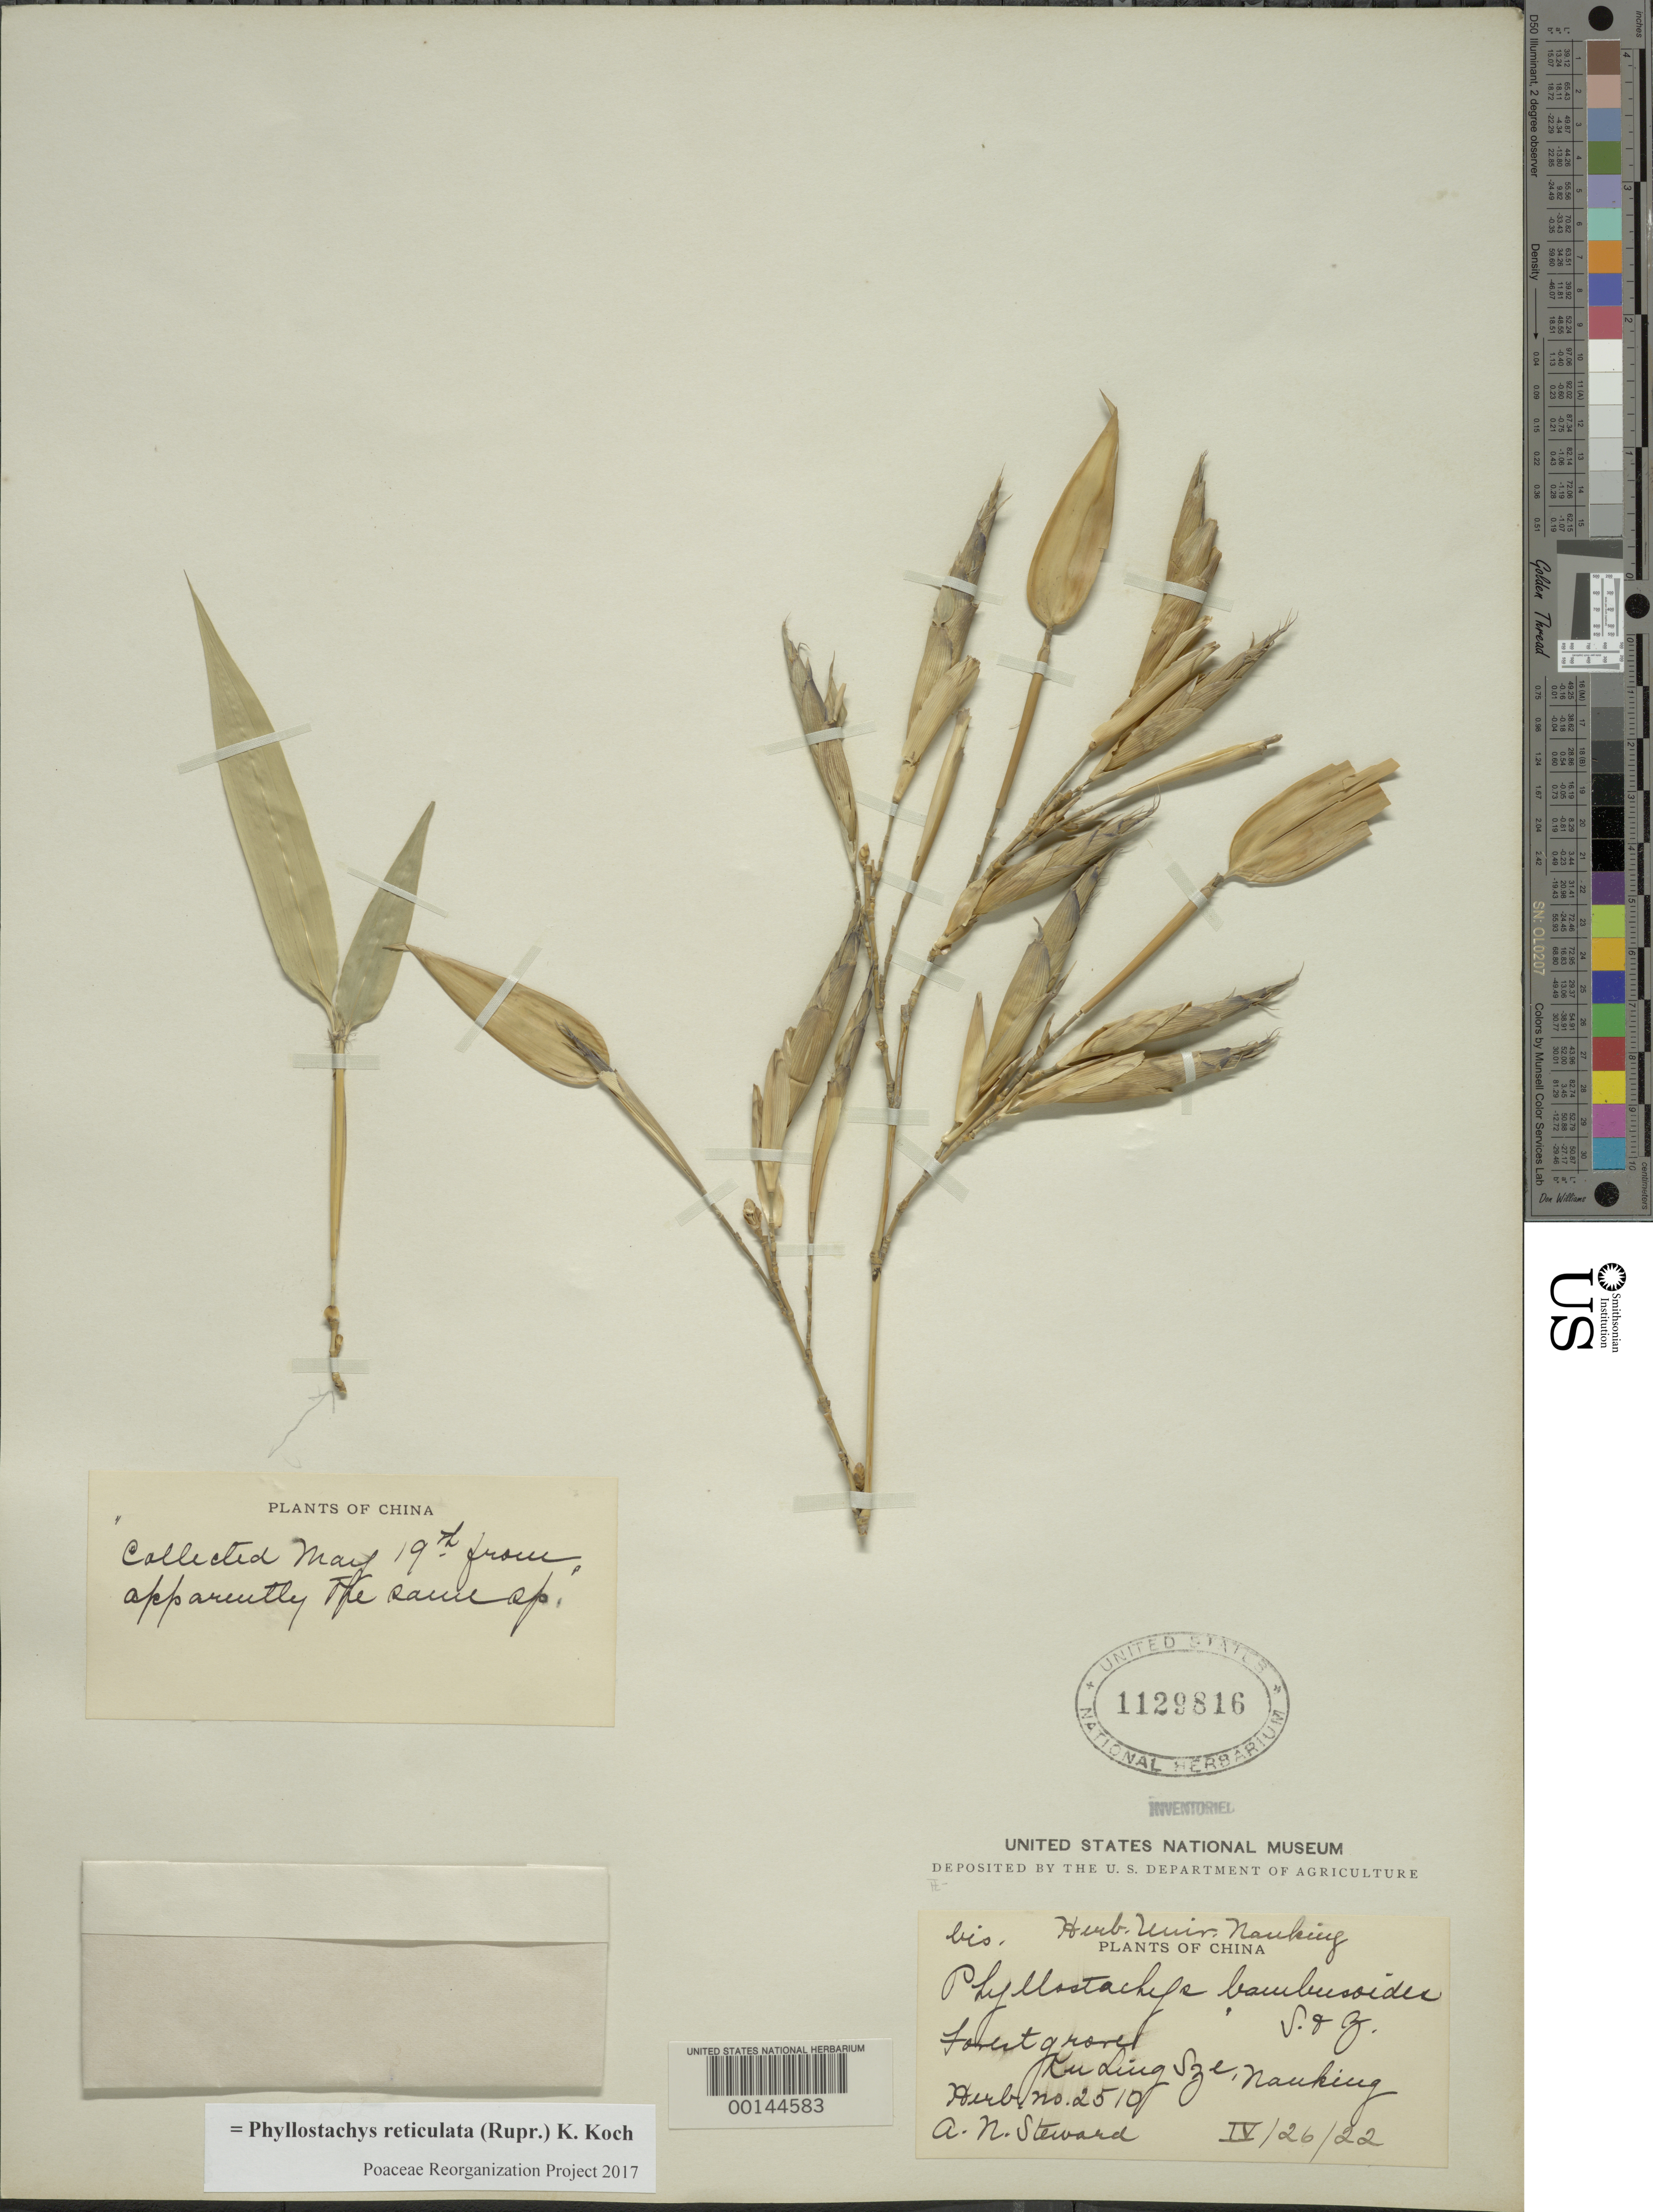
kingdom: Plantae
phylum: Tracheophyta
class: Liliopsida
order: Poales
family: Poaceae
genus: Phyllostachys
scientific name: Phyllostachys reticulata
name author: (Rupr.) K. Koch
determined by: Poaceae Reorganization Project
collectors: A. N. Steward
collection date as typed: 26 Apr 1922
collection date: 1922-04-26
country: China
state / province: Jiangsu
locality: Nanking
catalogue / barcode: US 1129816